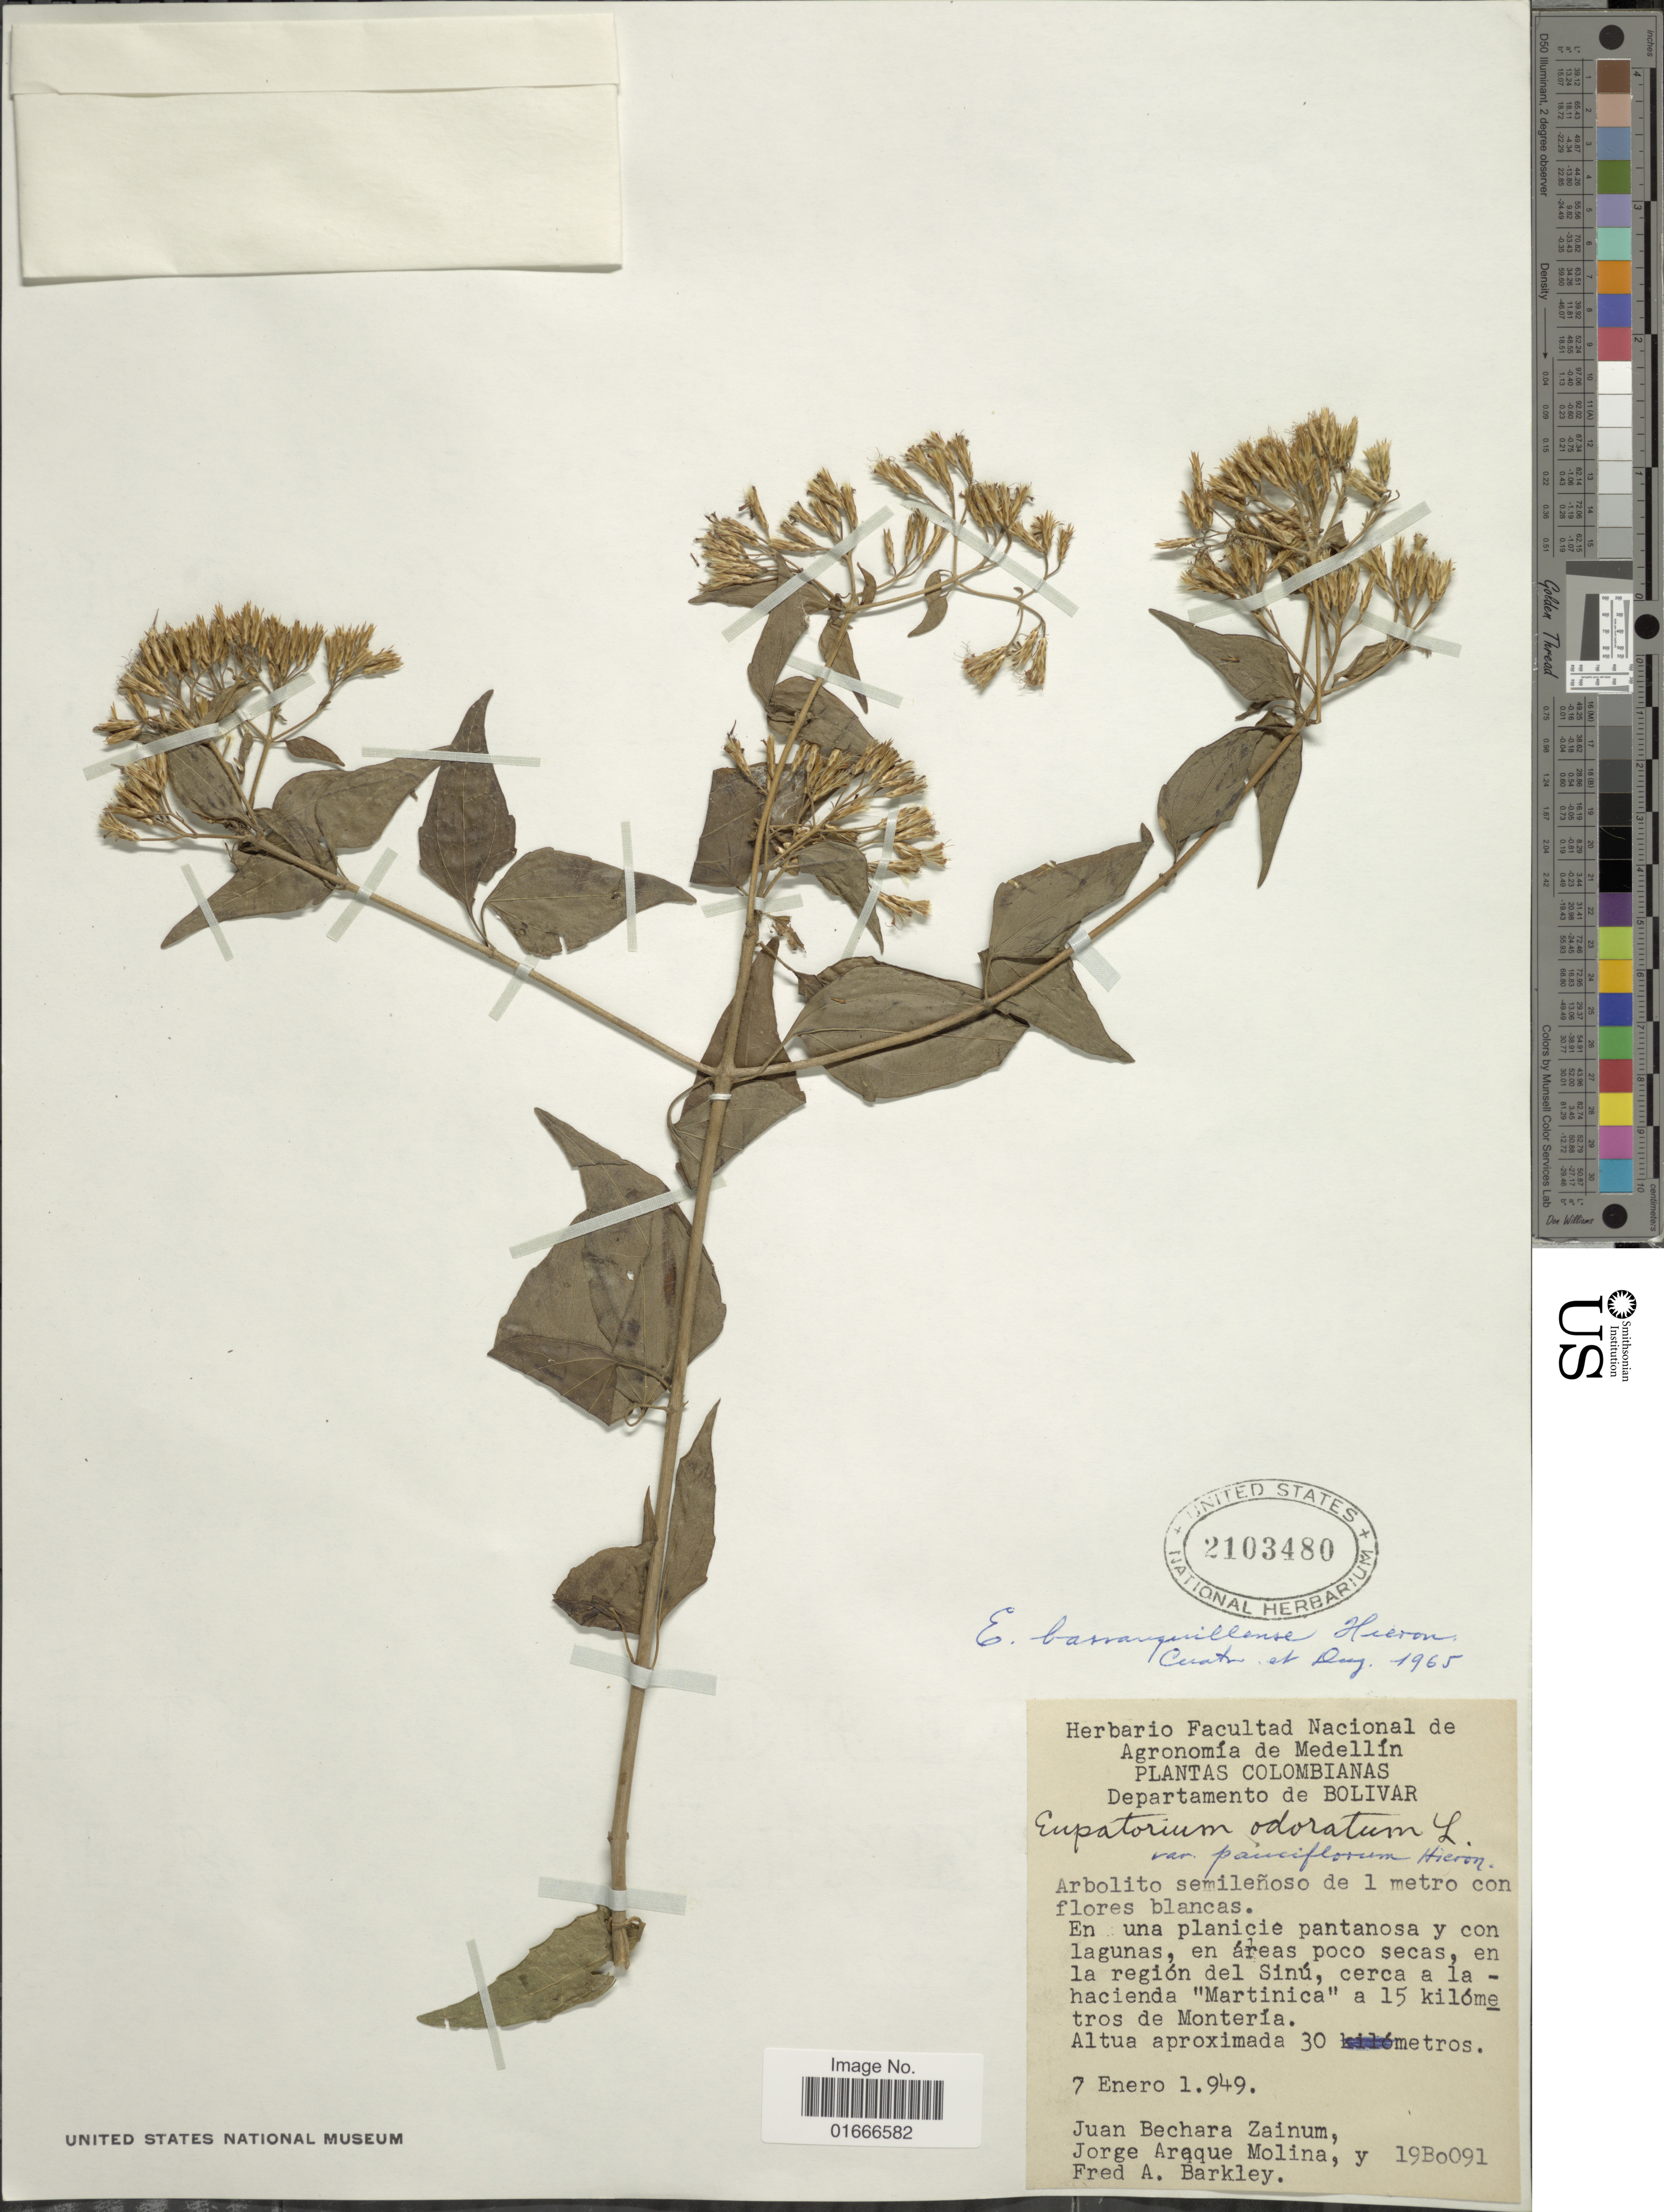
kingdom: Plantae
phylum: Tracheophyta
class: Magnoliopsida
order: Asterales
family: Asteraceae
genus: Chromolaena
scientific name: Chromolaena barranquillensis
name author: (Hieron.) R.M. King & H. Rob.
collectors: J. Zainúm, J. A. Molina & F. A. Barkley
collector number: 19Bo091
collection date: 1949-01-07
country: Colombia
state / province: Bolívar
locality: En la region del Sinu, cerca a la hacienda de Monteria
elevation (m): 30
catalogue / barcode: US 2103480